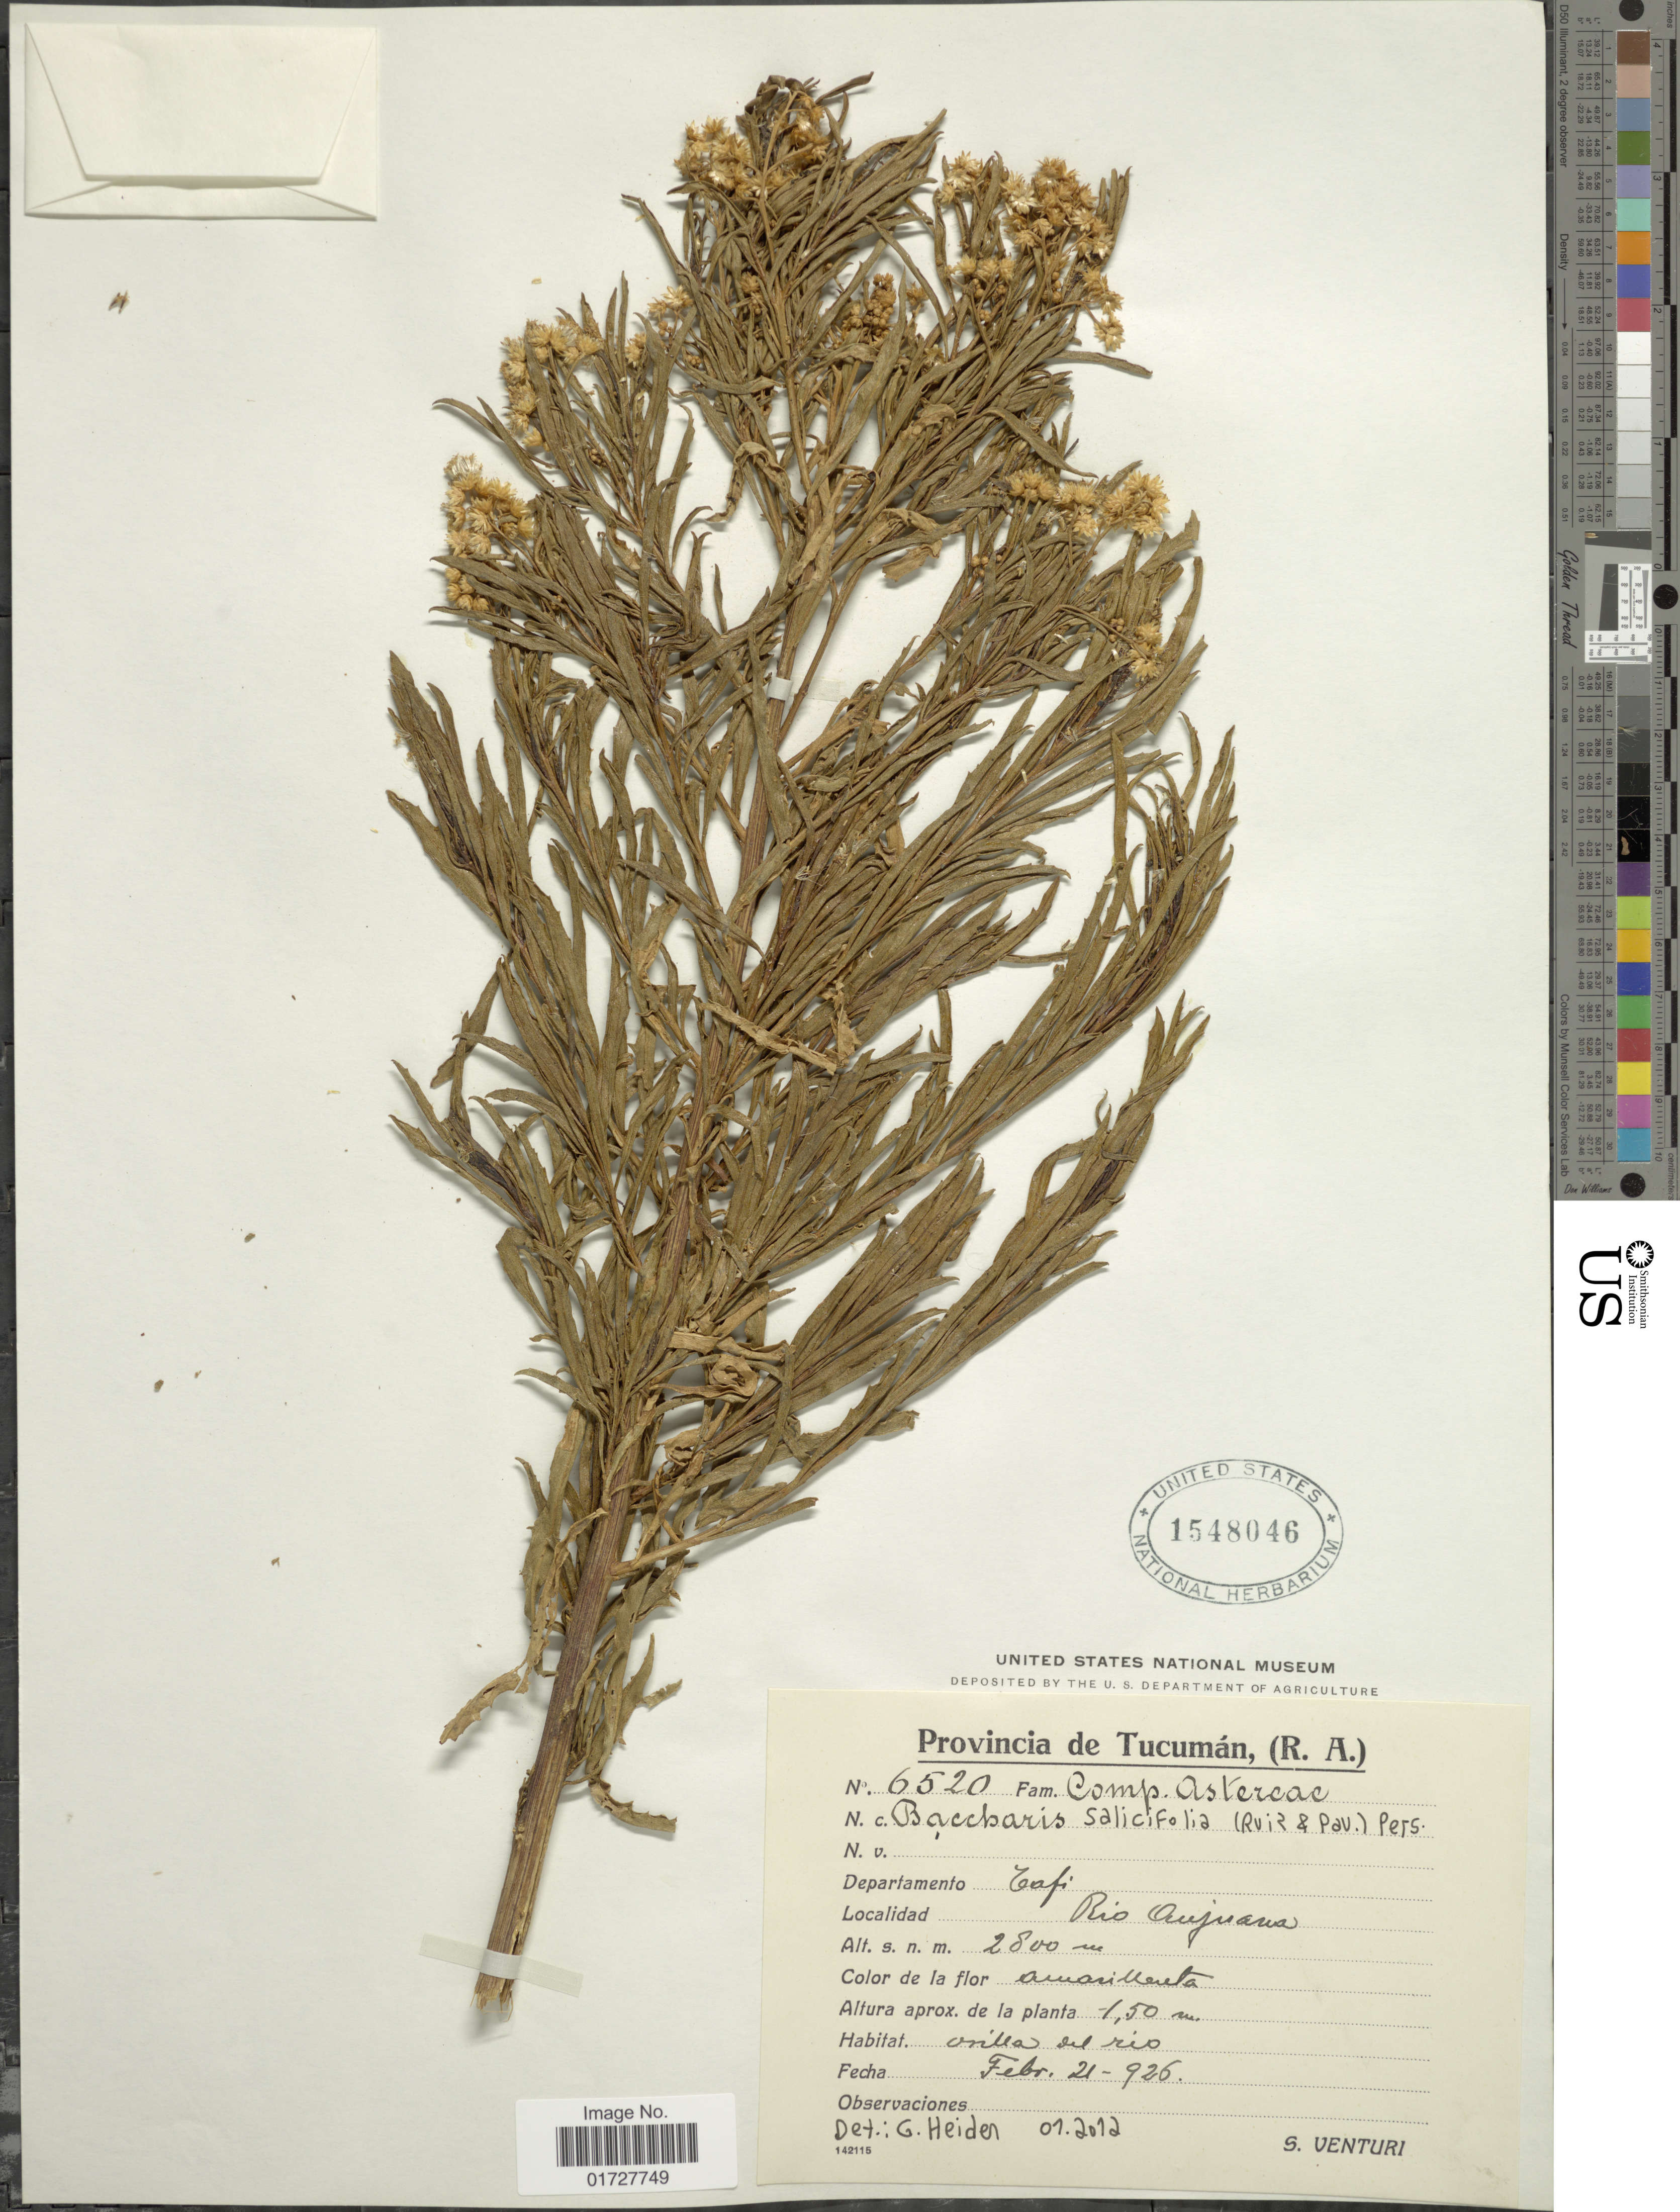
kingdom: Plantae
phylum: Tracheophyta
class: Magnoliopsida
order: Asterales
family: Asteraceae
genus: Baccharis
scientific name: Baccharis salicifolia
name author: (Ruiz & Pav.) Pers.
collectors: S. Venturi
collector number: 6520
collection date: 1926-02-21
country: Argentina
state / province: Tucuman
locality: Departamento Tafi, Rio Oujuana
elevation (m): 2800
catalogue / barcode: US 1548046